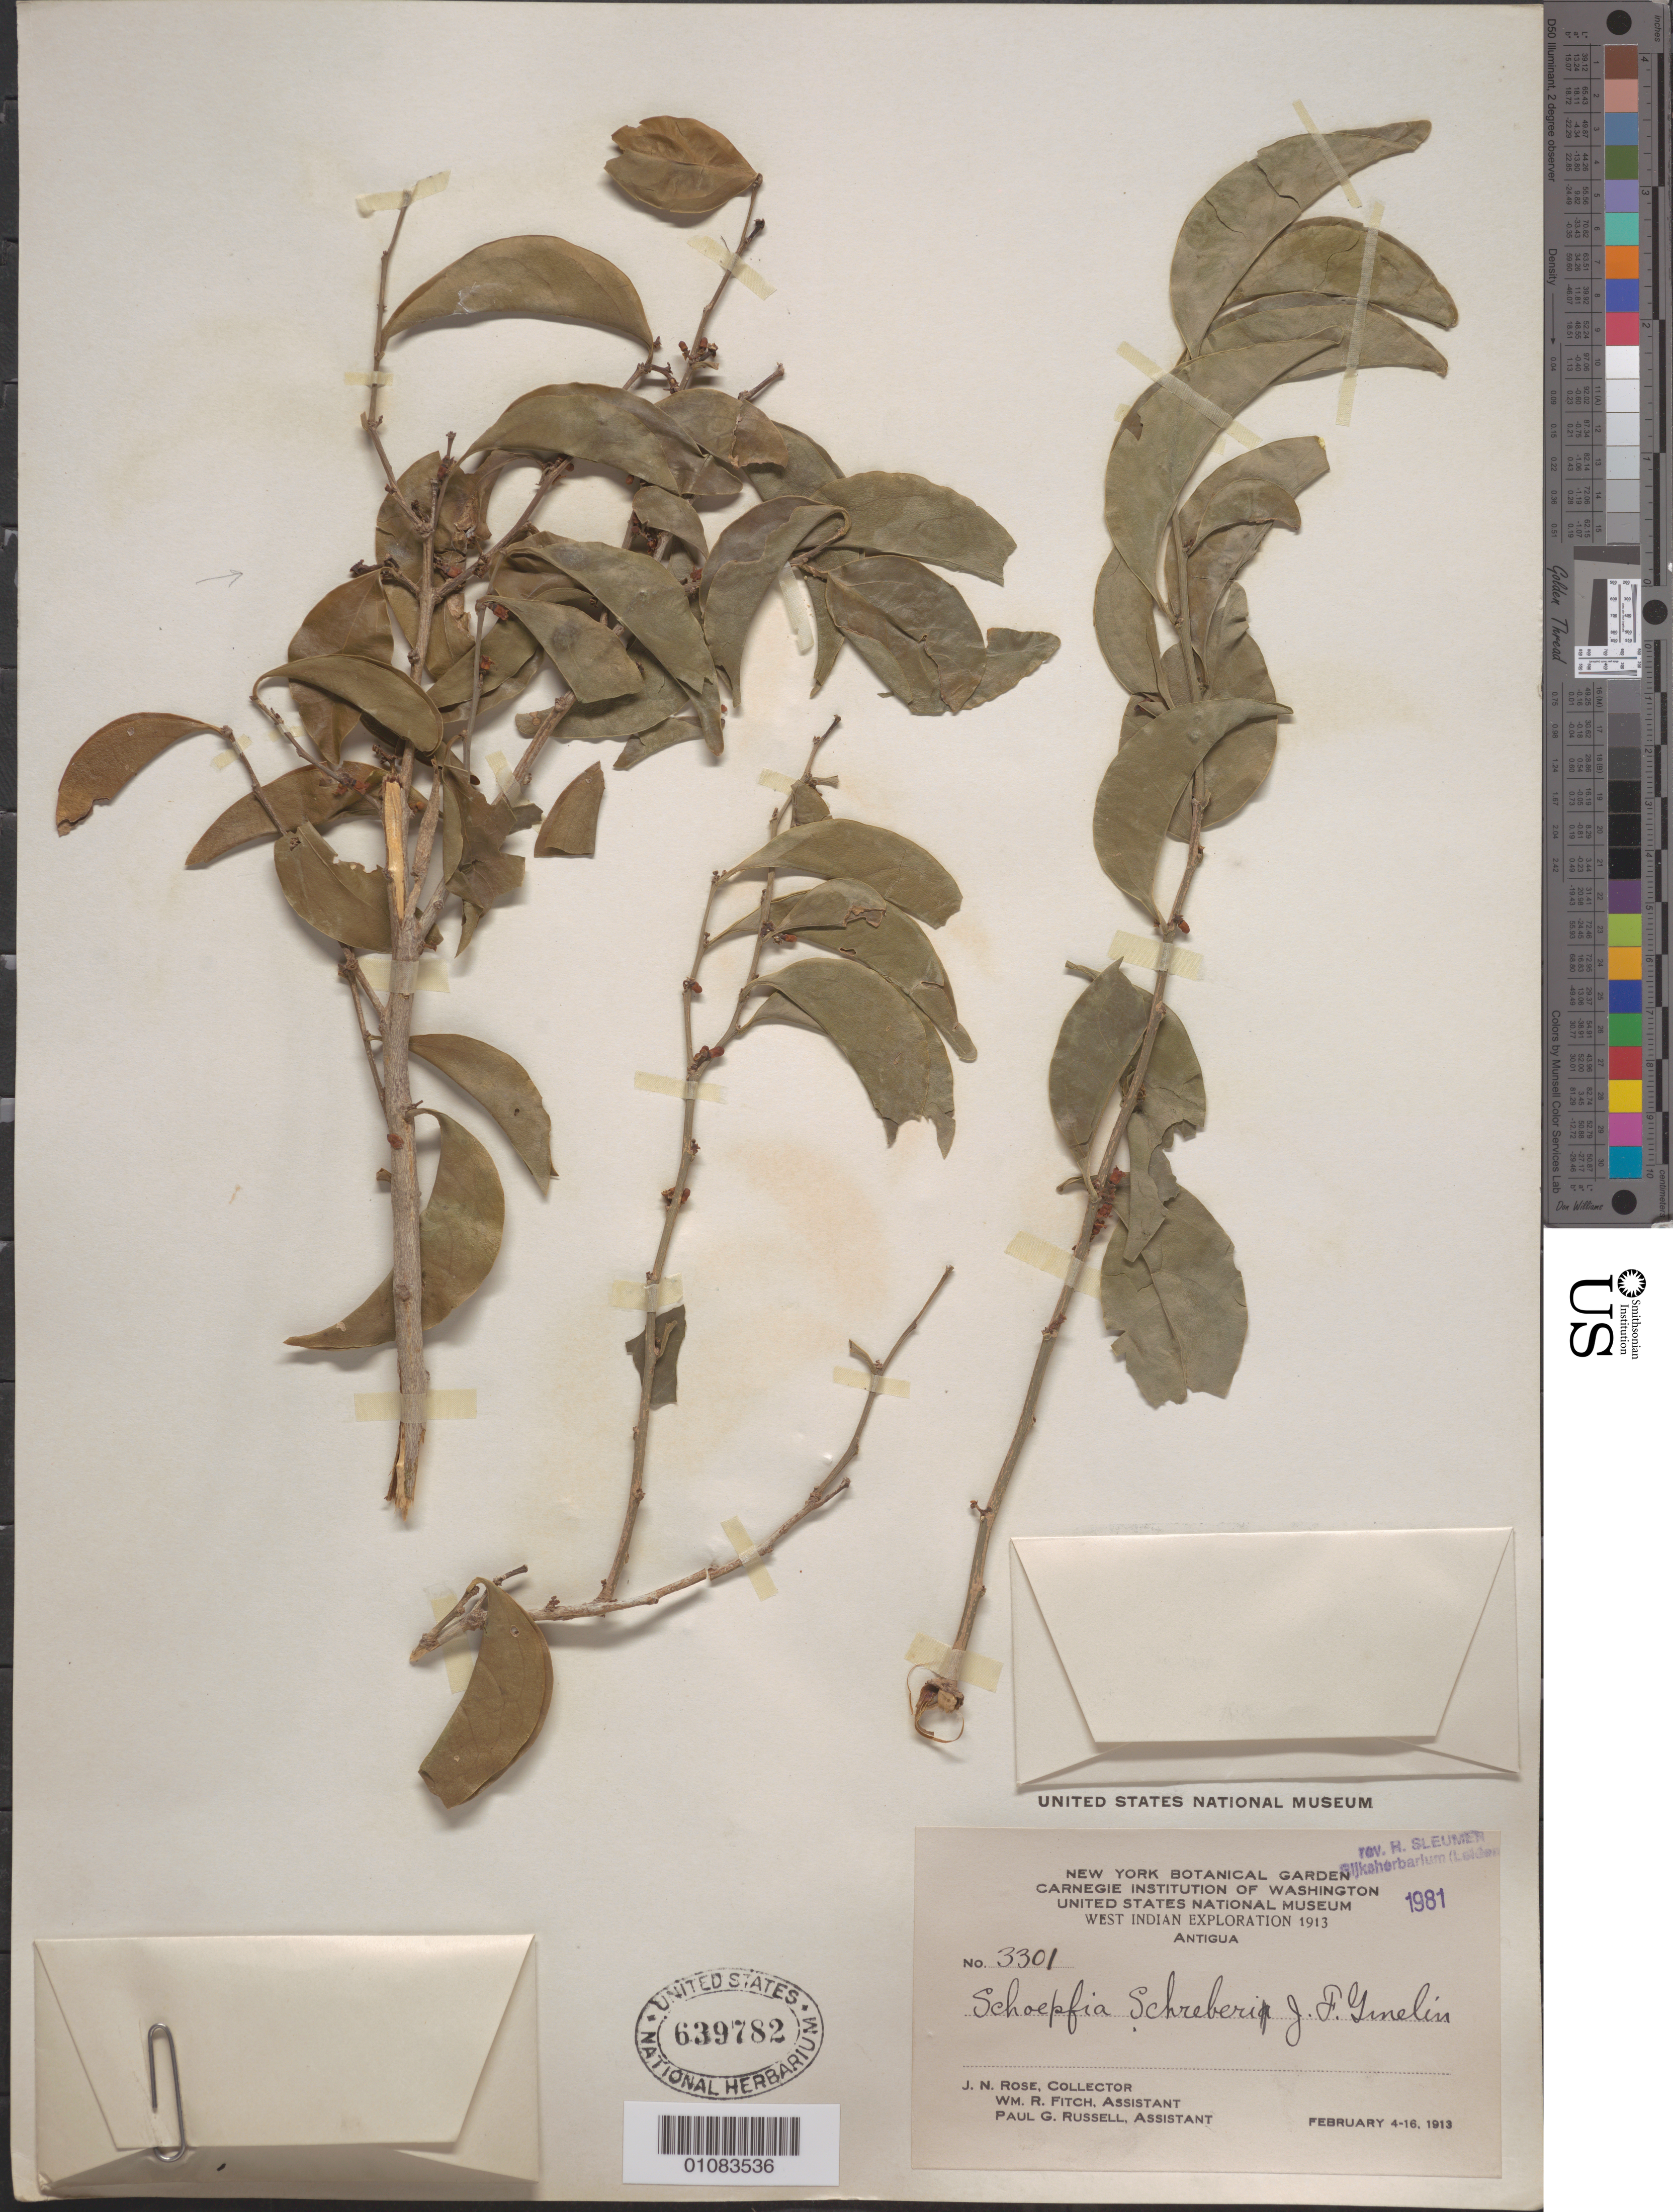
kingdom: Plantae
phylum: Tracheophyta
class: Magnoliopsida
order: Santalales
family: Schoepfiaceae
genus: Schoepfia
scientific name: Schoepfia schreberi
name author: J.F. Gmel.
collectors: J. N. Rose, W. R. Fitch & P. G. Russell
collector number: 3301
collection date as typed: Feb 1913 to 16 Feb 1913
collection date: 1913-02/1913-02-16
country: Antigua and Barbuda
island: Antigua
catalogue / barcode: US 639782